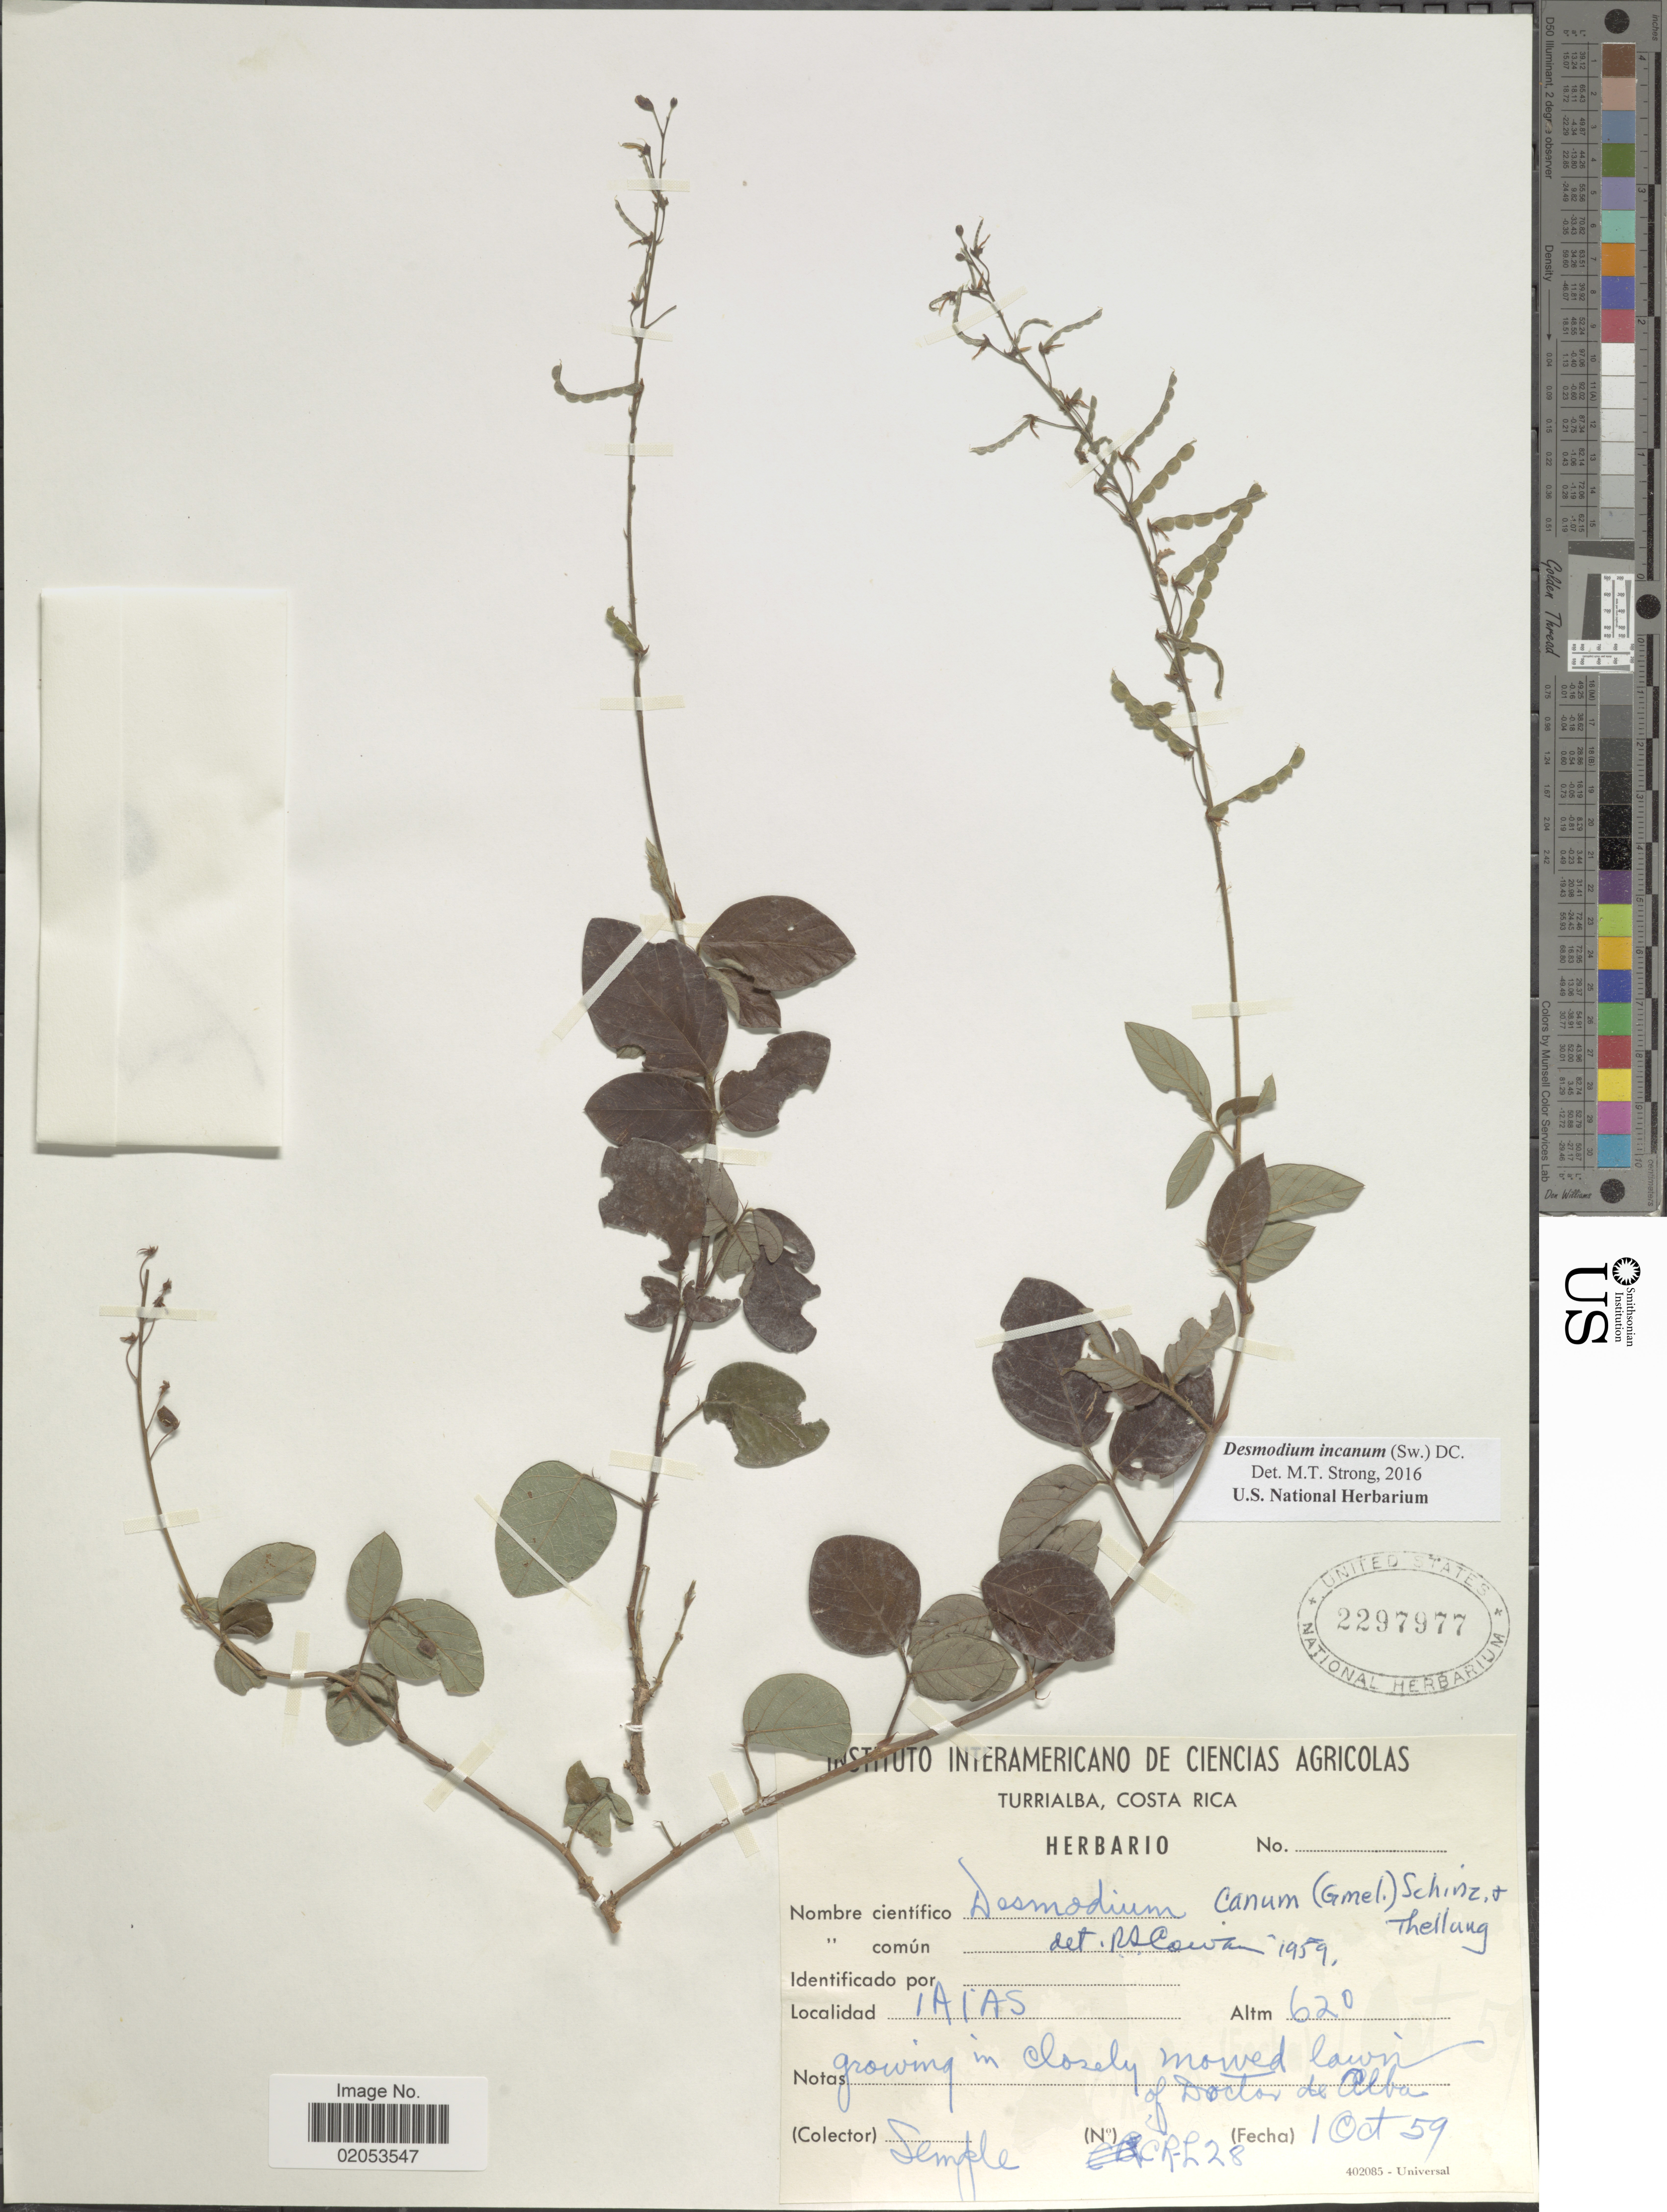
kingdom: Plantae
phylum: Tracheophyta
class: Magnoliopsida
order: Fabales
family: Fabaceae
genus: Desmodium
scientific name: Desmodium incanum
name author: (Sw.) DC.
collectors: Semple, --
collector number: CR-L28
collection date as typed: Transcribed d/m/y: 1/10/59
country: Costa Rica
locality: Iaias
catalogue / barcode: US 2297977